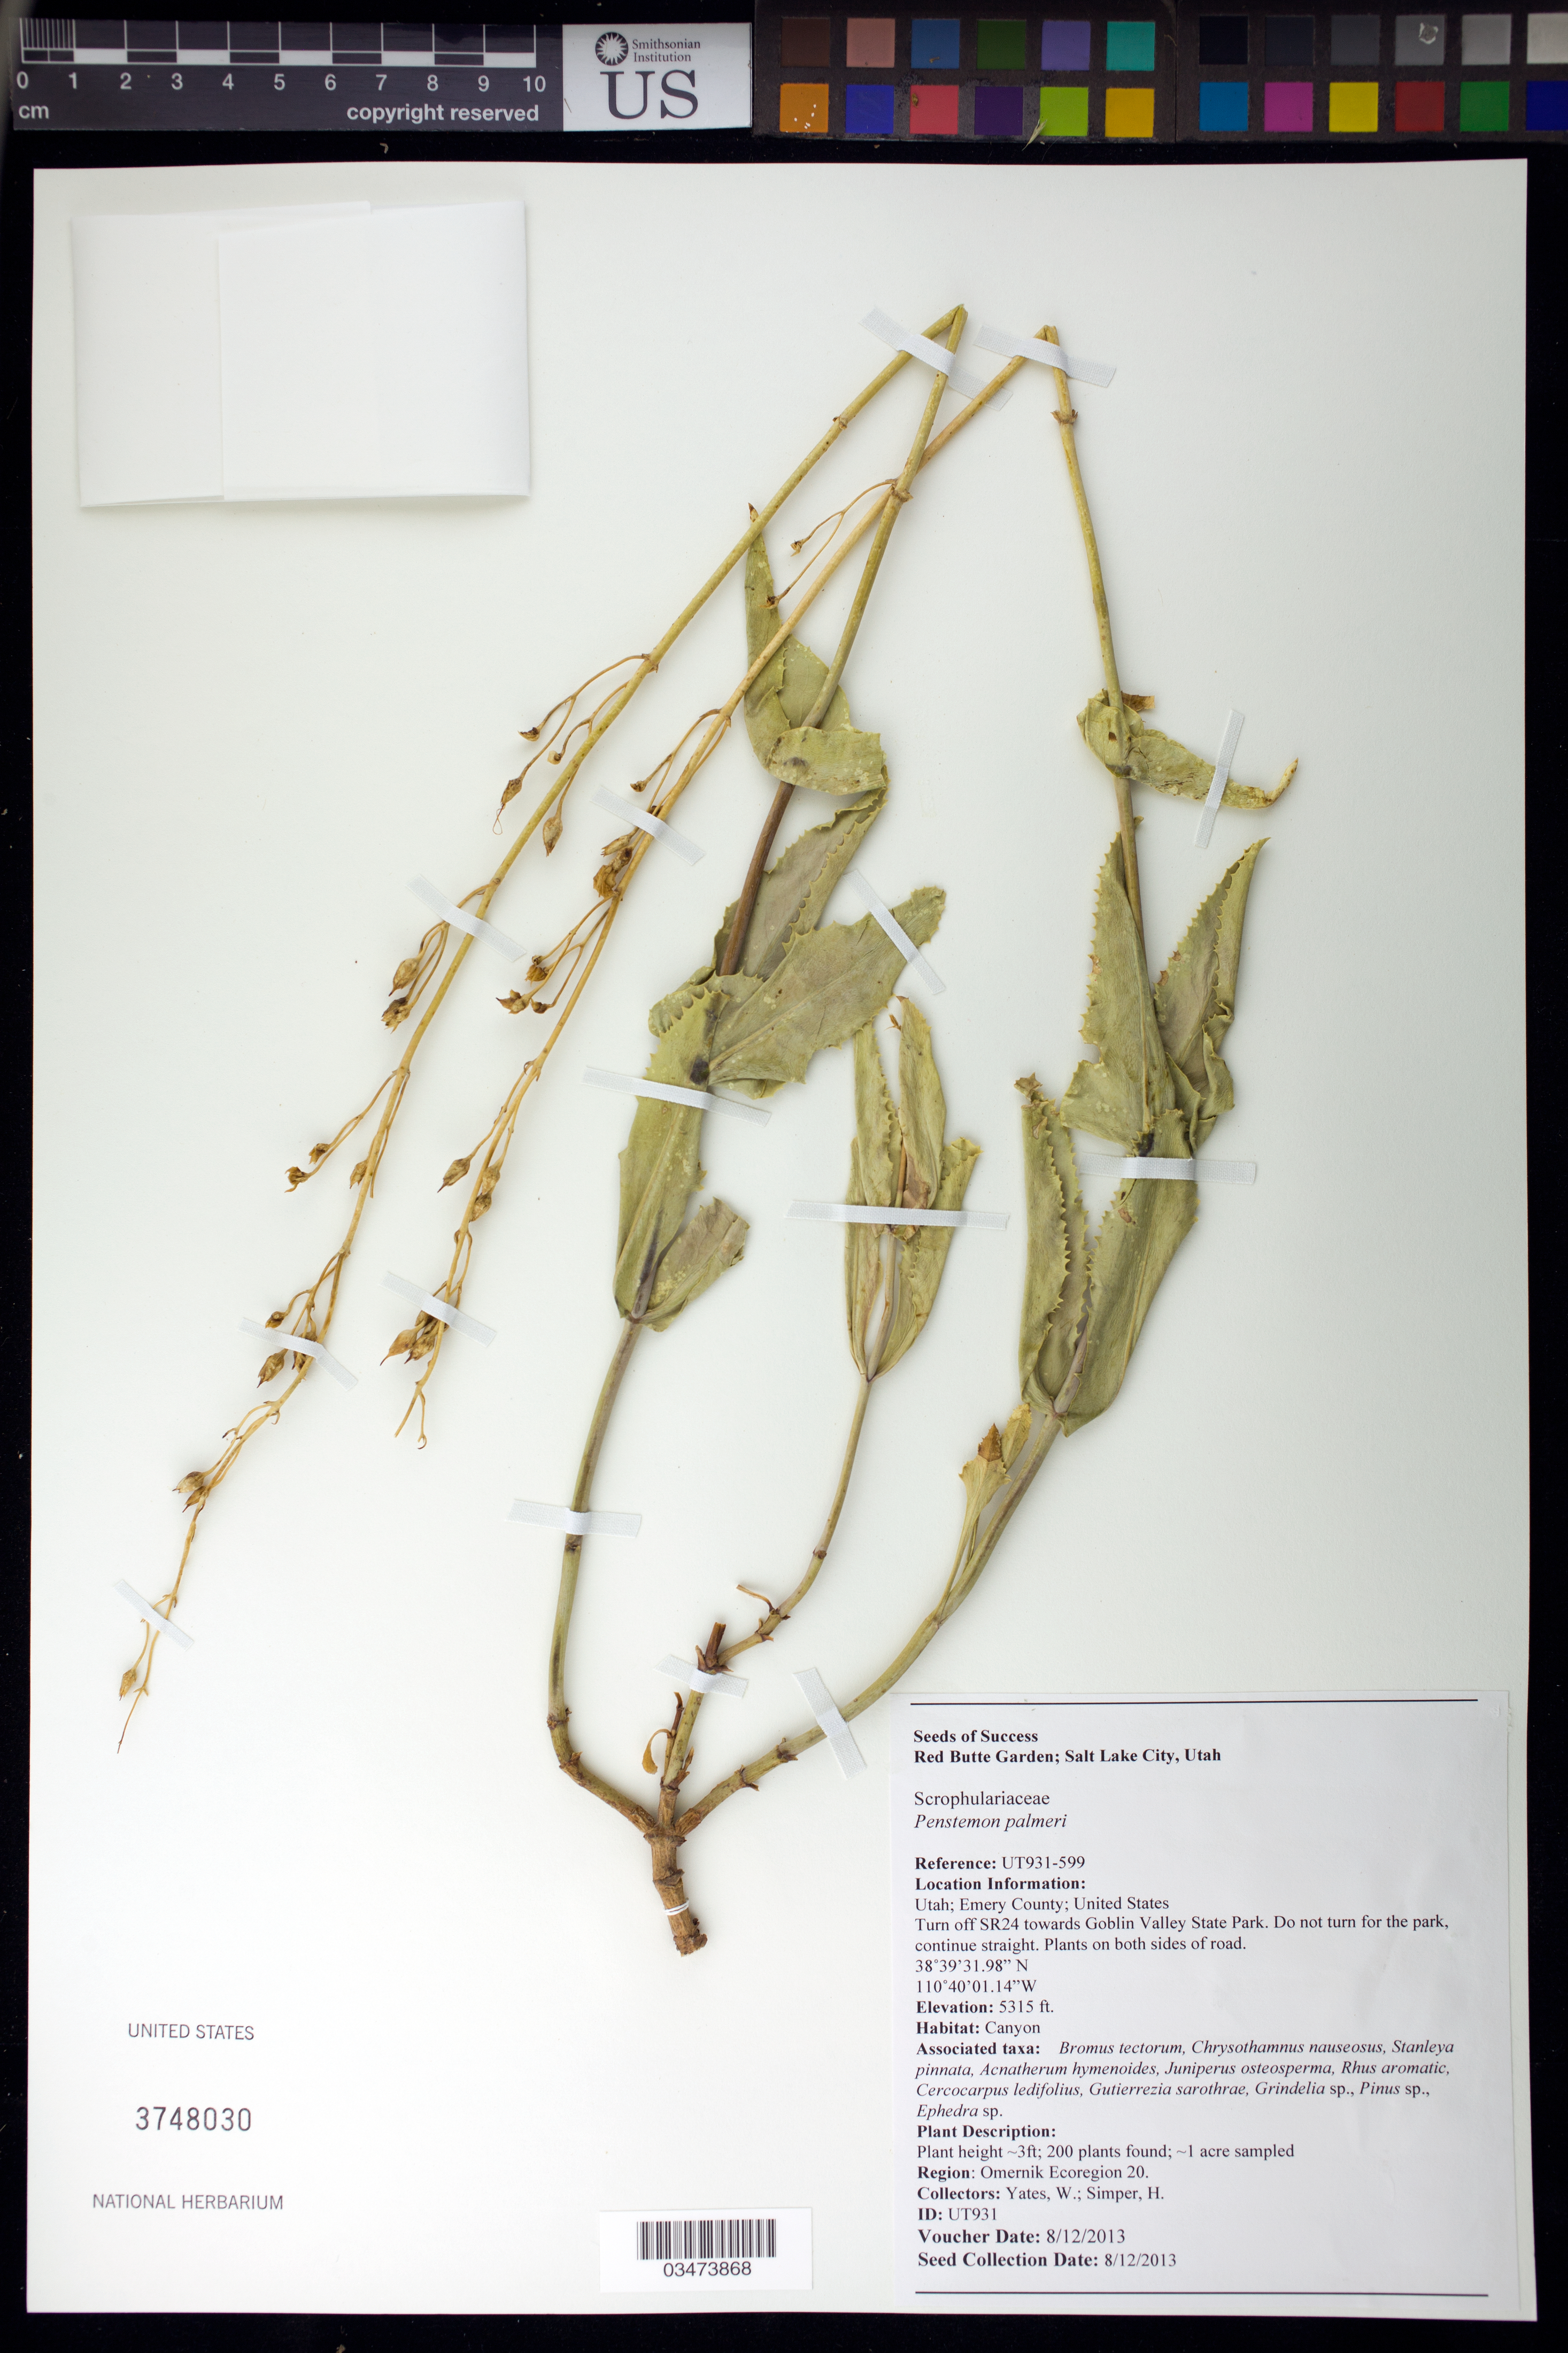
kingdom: Plantae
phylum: Tracheophyta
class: Magnoliopsida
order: Lamiales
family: Plantaginaceae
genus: Penstemon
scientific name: Penstemon palmeri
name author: A. Gray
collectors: W. Yates & H. Simper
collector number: UT931-599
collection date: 2013-08-12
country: United States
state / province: Utah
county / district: Emery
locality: SR24 towards Goblin Valley State Park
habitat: Canyon. With Grindelia sp., Pinus sp., Ephedra sp, ect.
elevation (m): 1620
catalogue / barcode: US 3748030